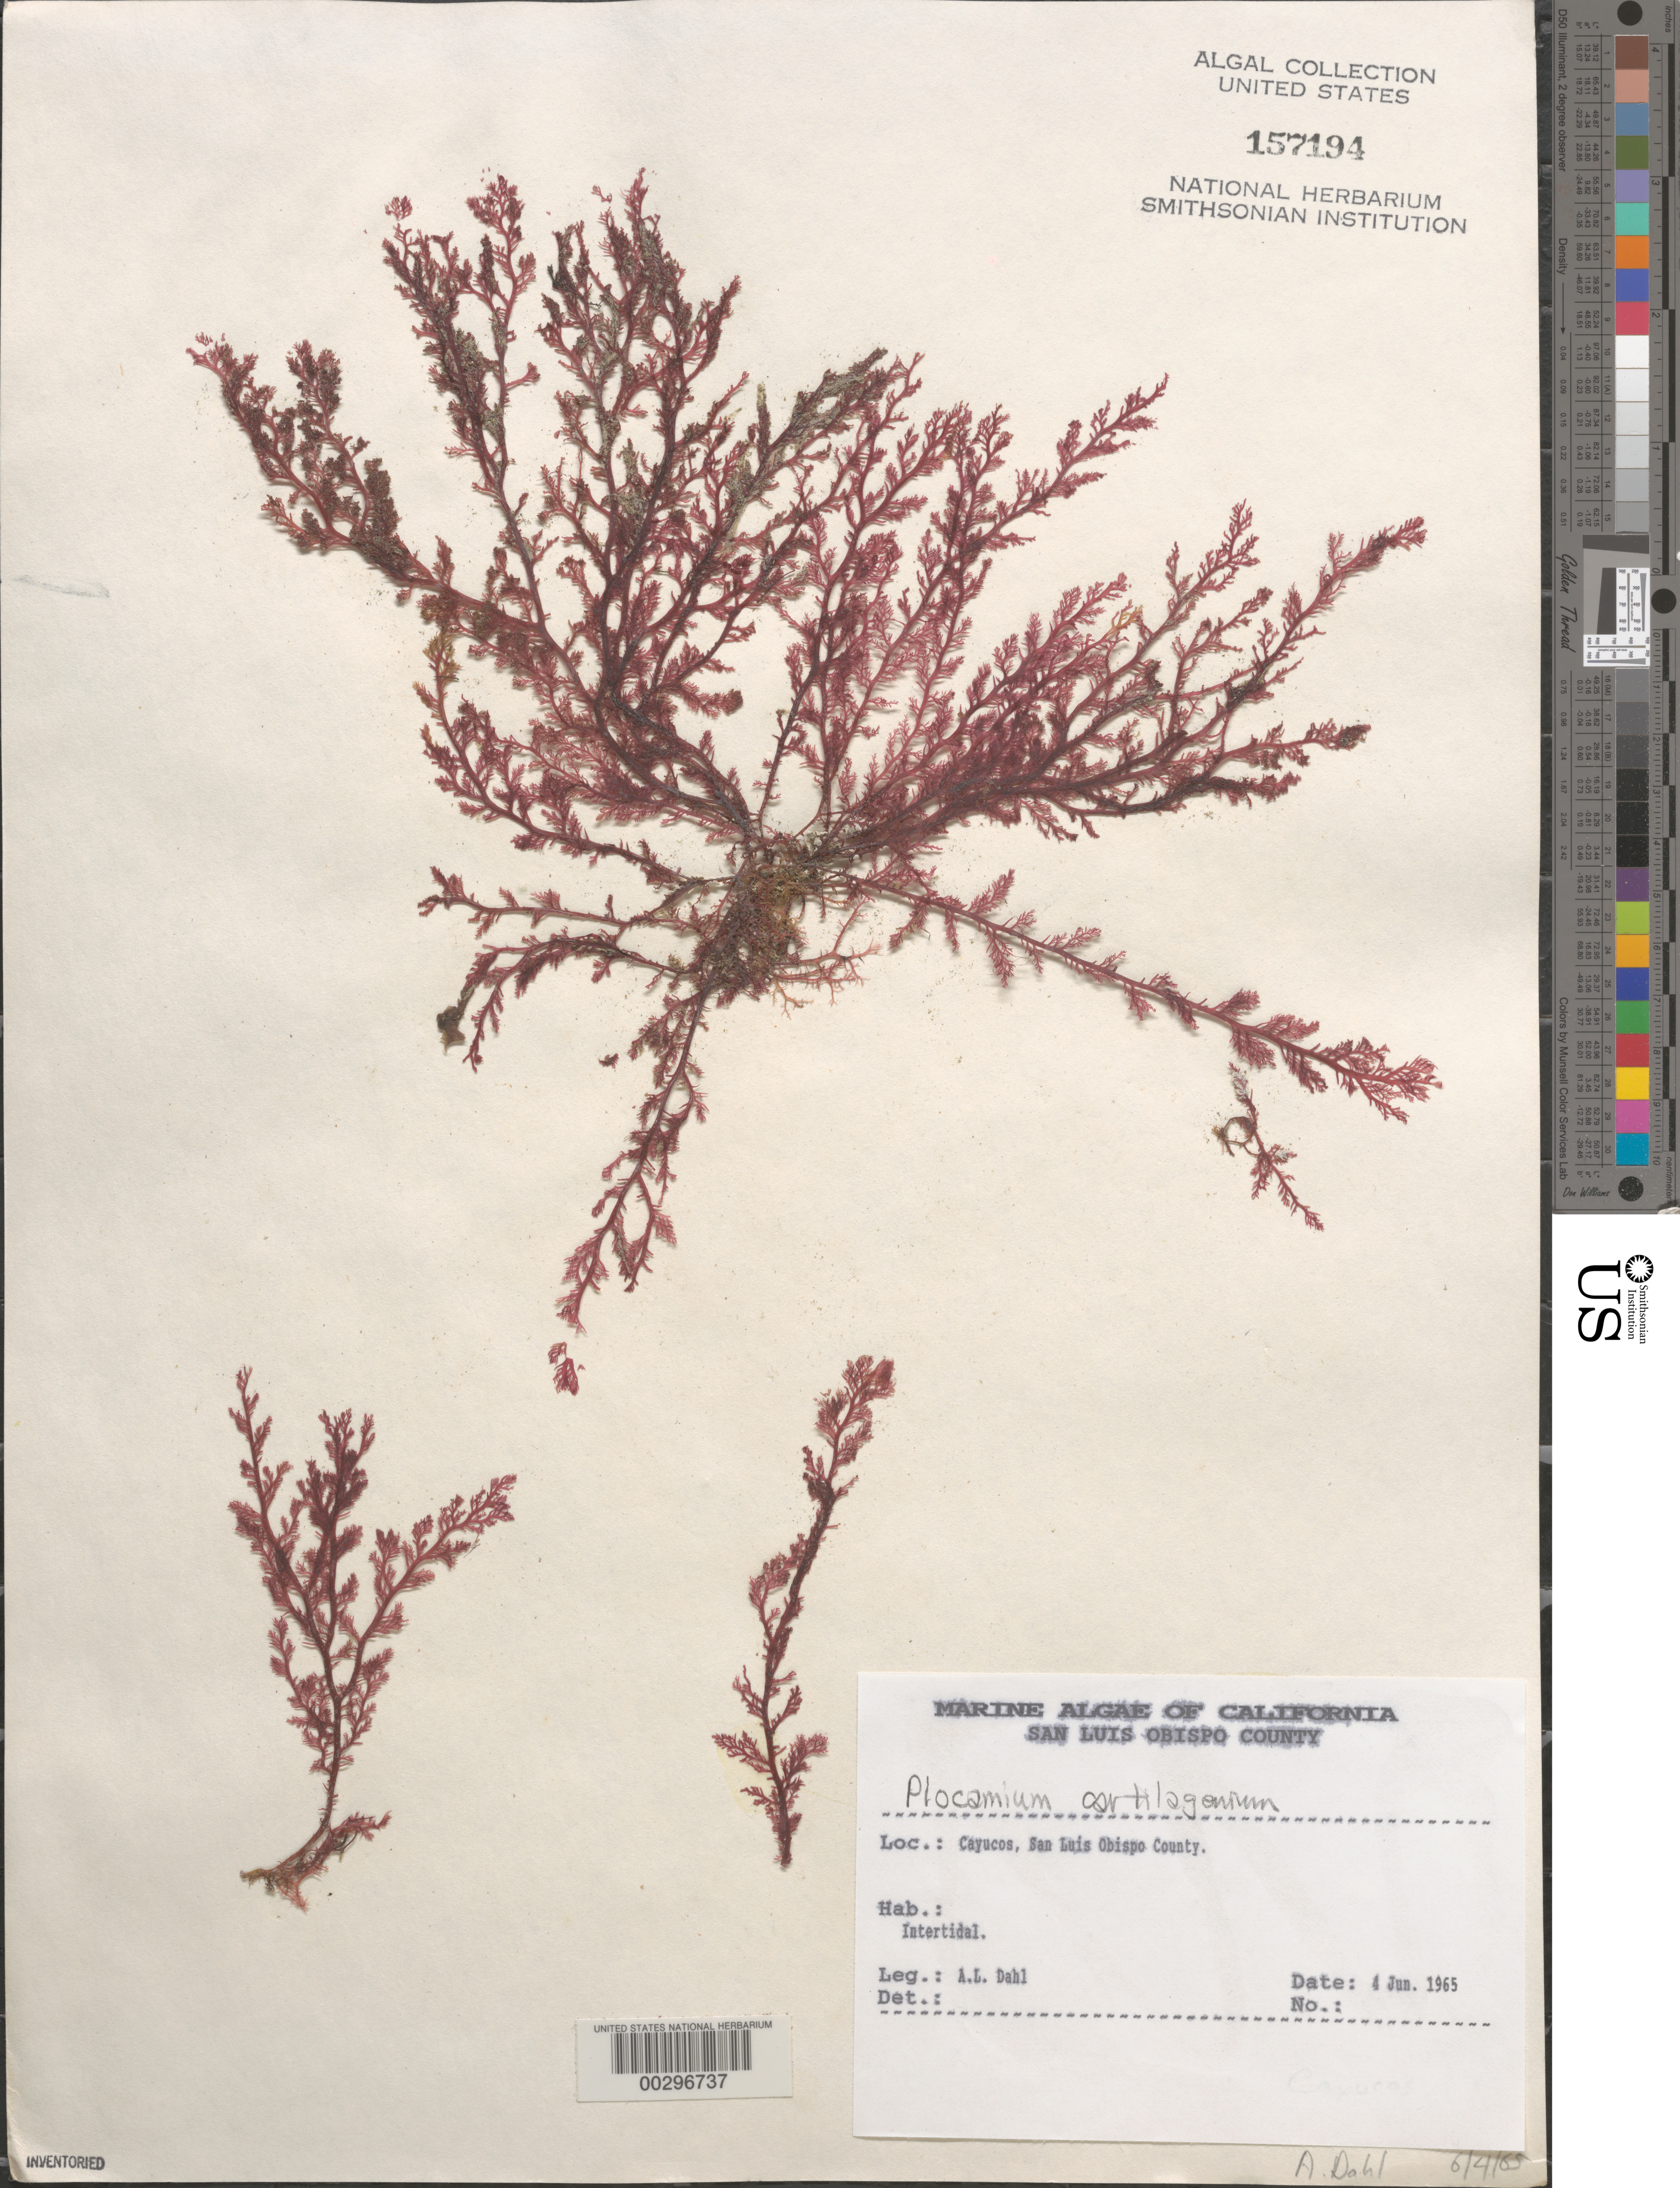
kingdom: Plantae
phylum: Rhodophyta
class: Florideophyceae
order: Plocamiales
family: Plocamiaceae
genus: Plocamium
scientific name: Plocamium cartilagineum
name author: (L.) P.S. Dixon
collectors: A. Dahl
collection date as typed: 04 Jun 1965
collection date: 1965-06-04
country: United States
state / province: California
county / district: San Luis Obispo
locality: Cayucos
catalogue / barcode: US 157194